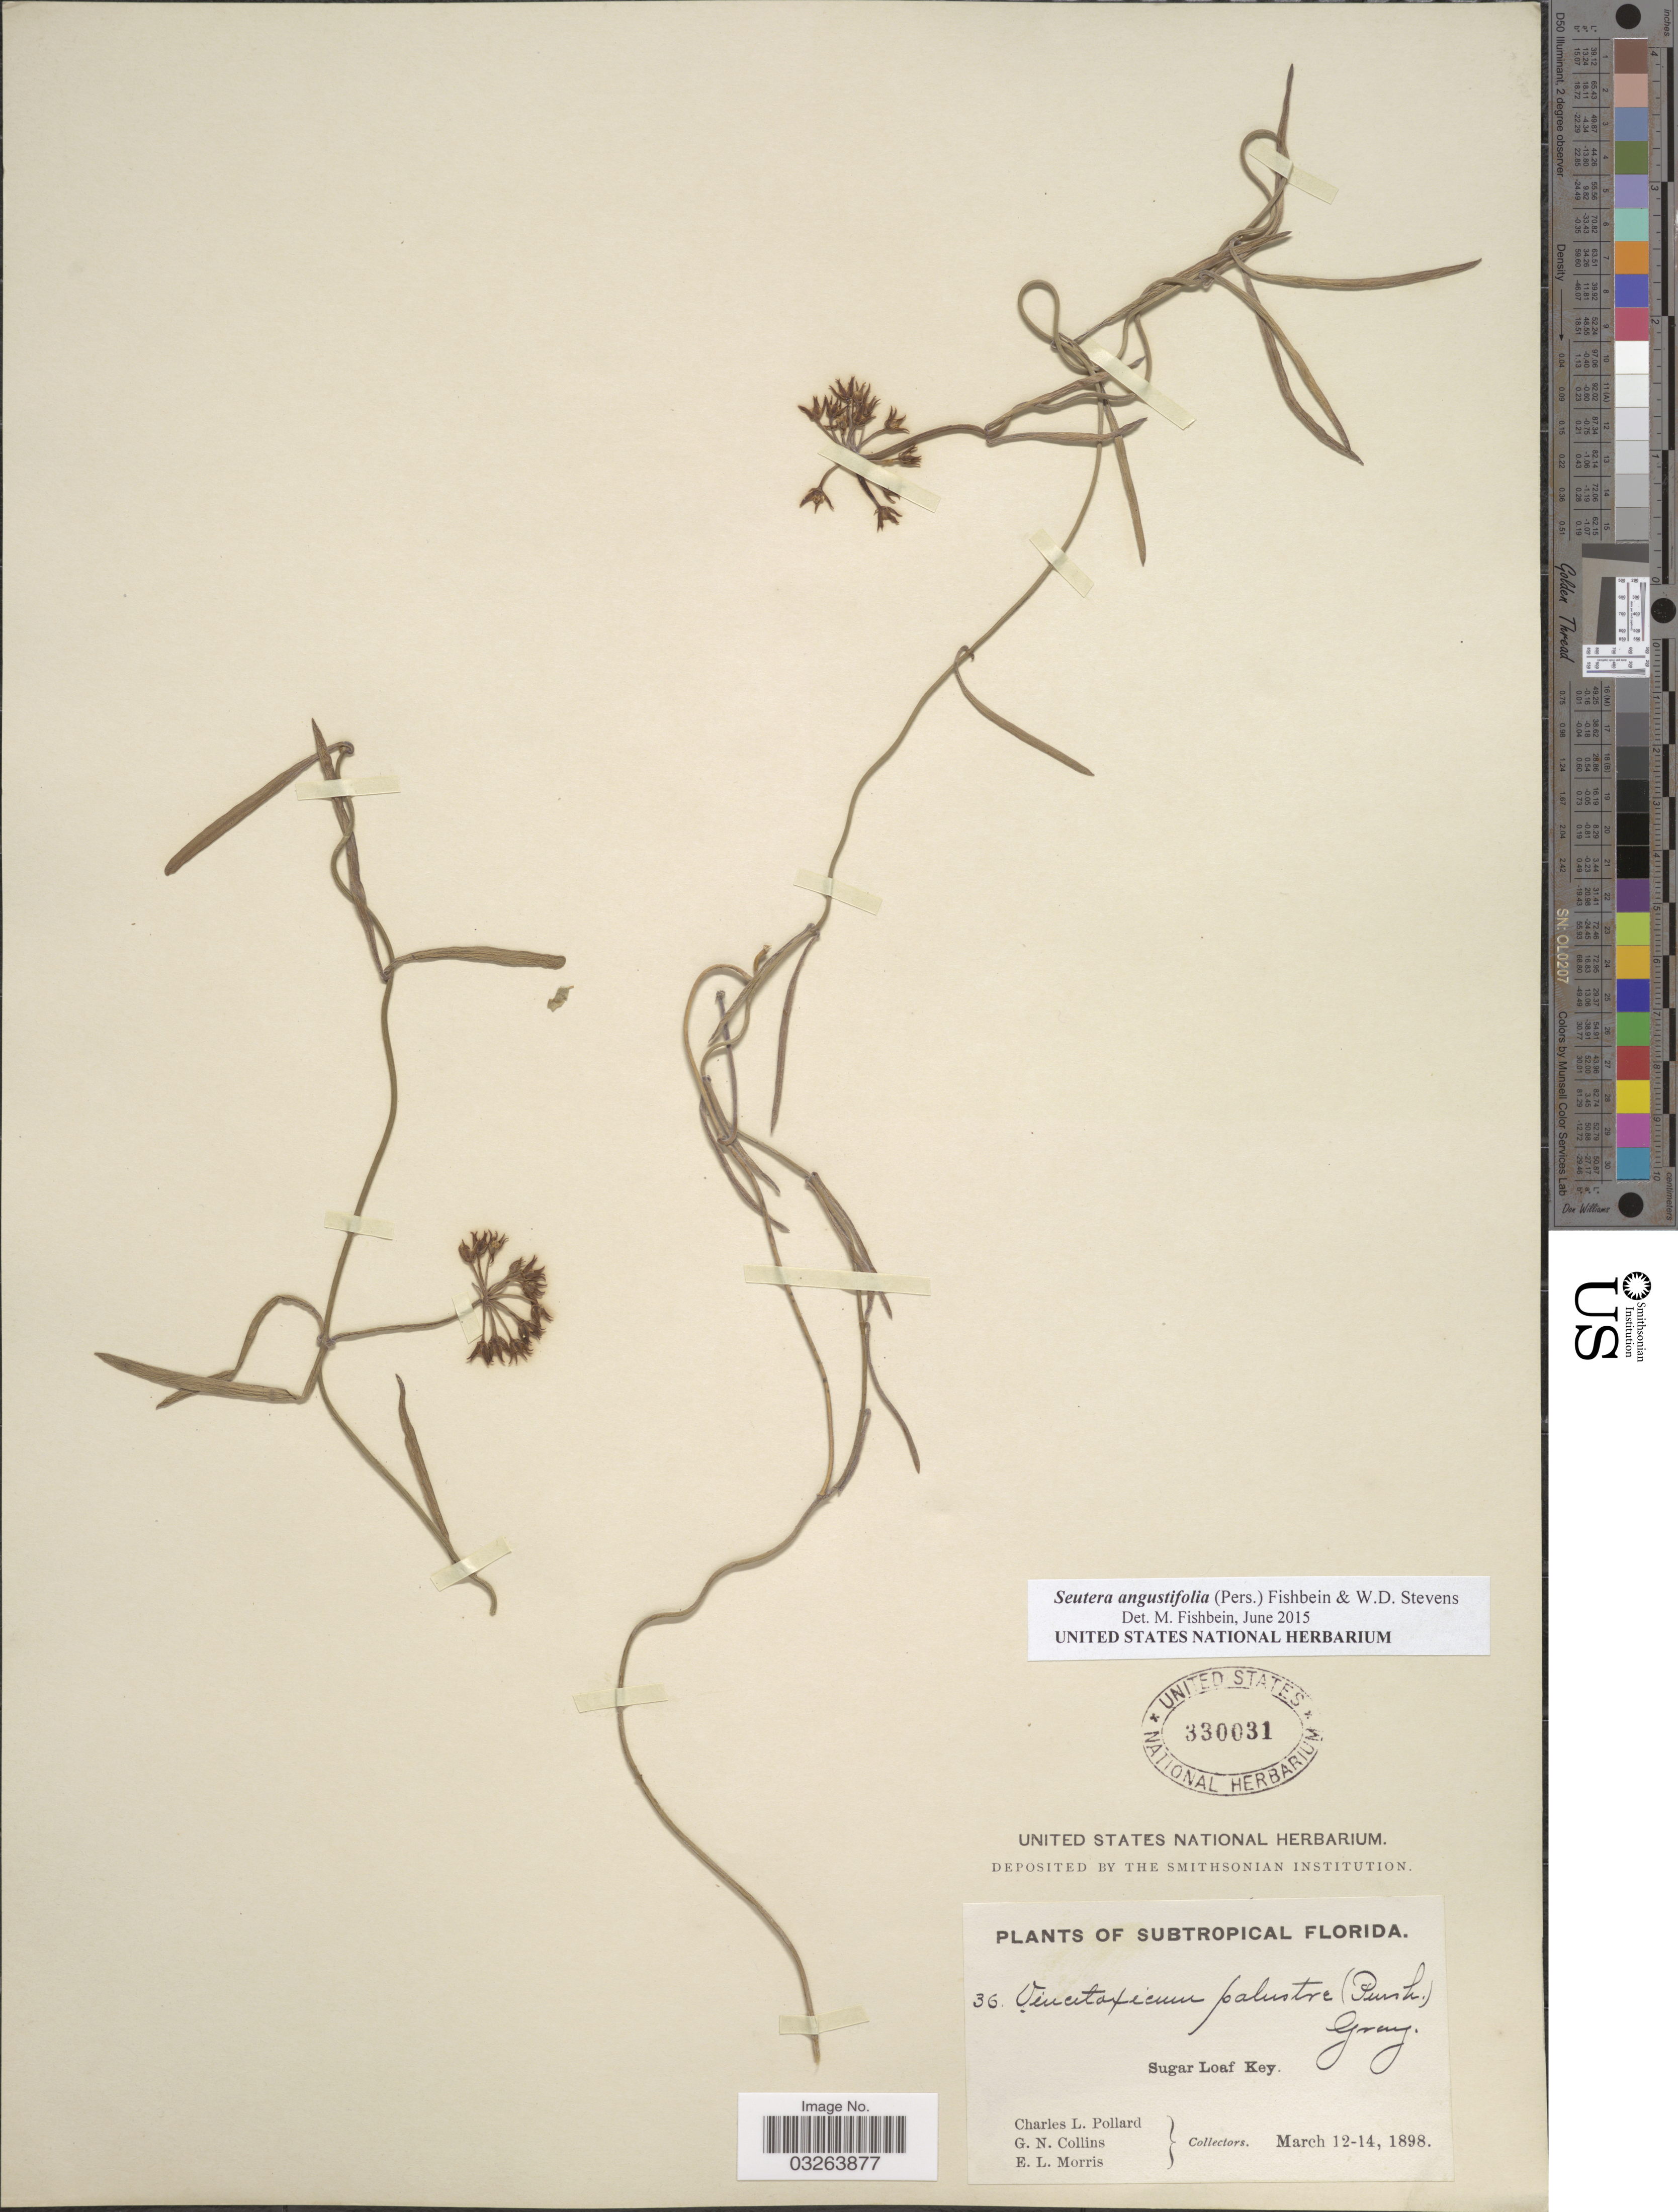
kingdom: Plantae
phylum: Tracheophyta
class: Magnoliopsida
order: Gentianales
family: Apocynaceae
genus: Seutera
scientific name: Seutera angustifolia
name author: Fishbein & W.D. Stevens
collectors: C. L. Pollard, G. Collins & E. Morris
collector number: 36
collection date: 1898-03-12/1898-03-14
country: United States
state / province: Florida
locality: Subtropical Florida. Sugar Loaf Key.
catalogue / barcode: US 330031